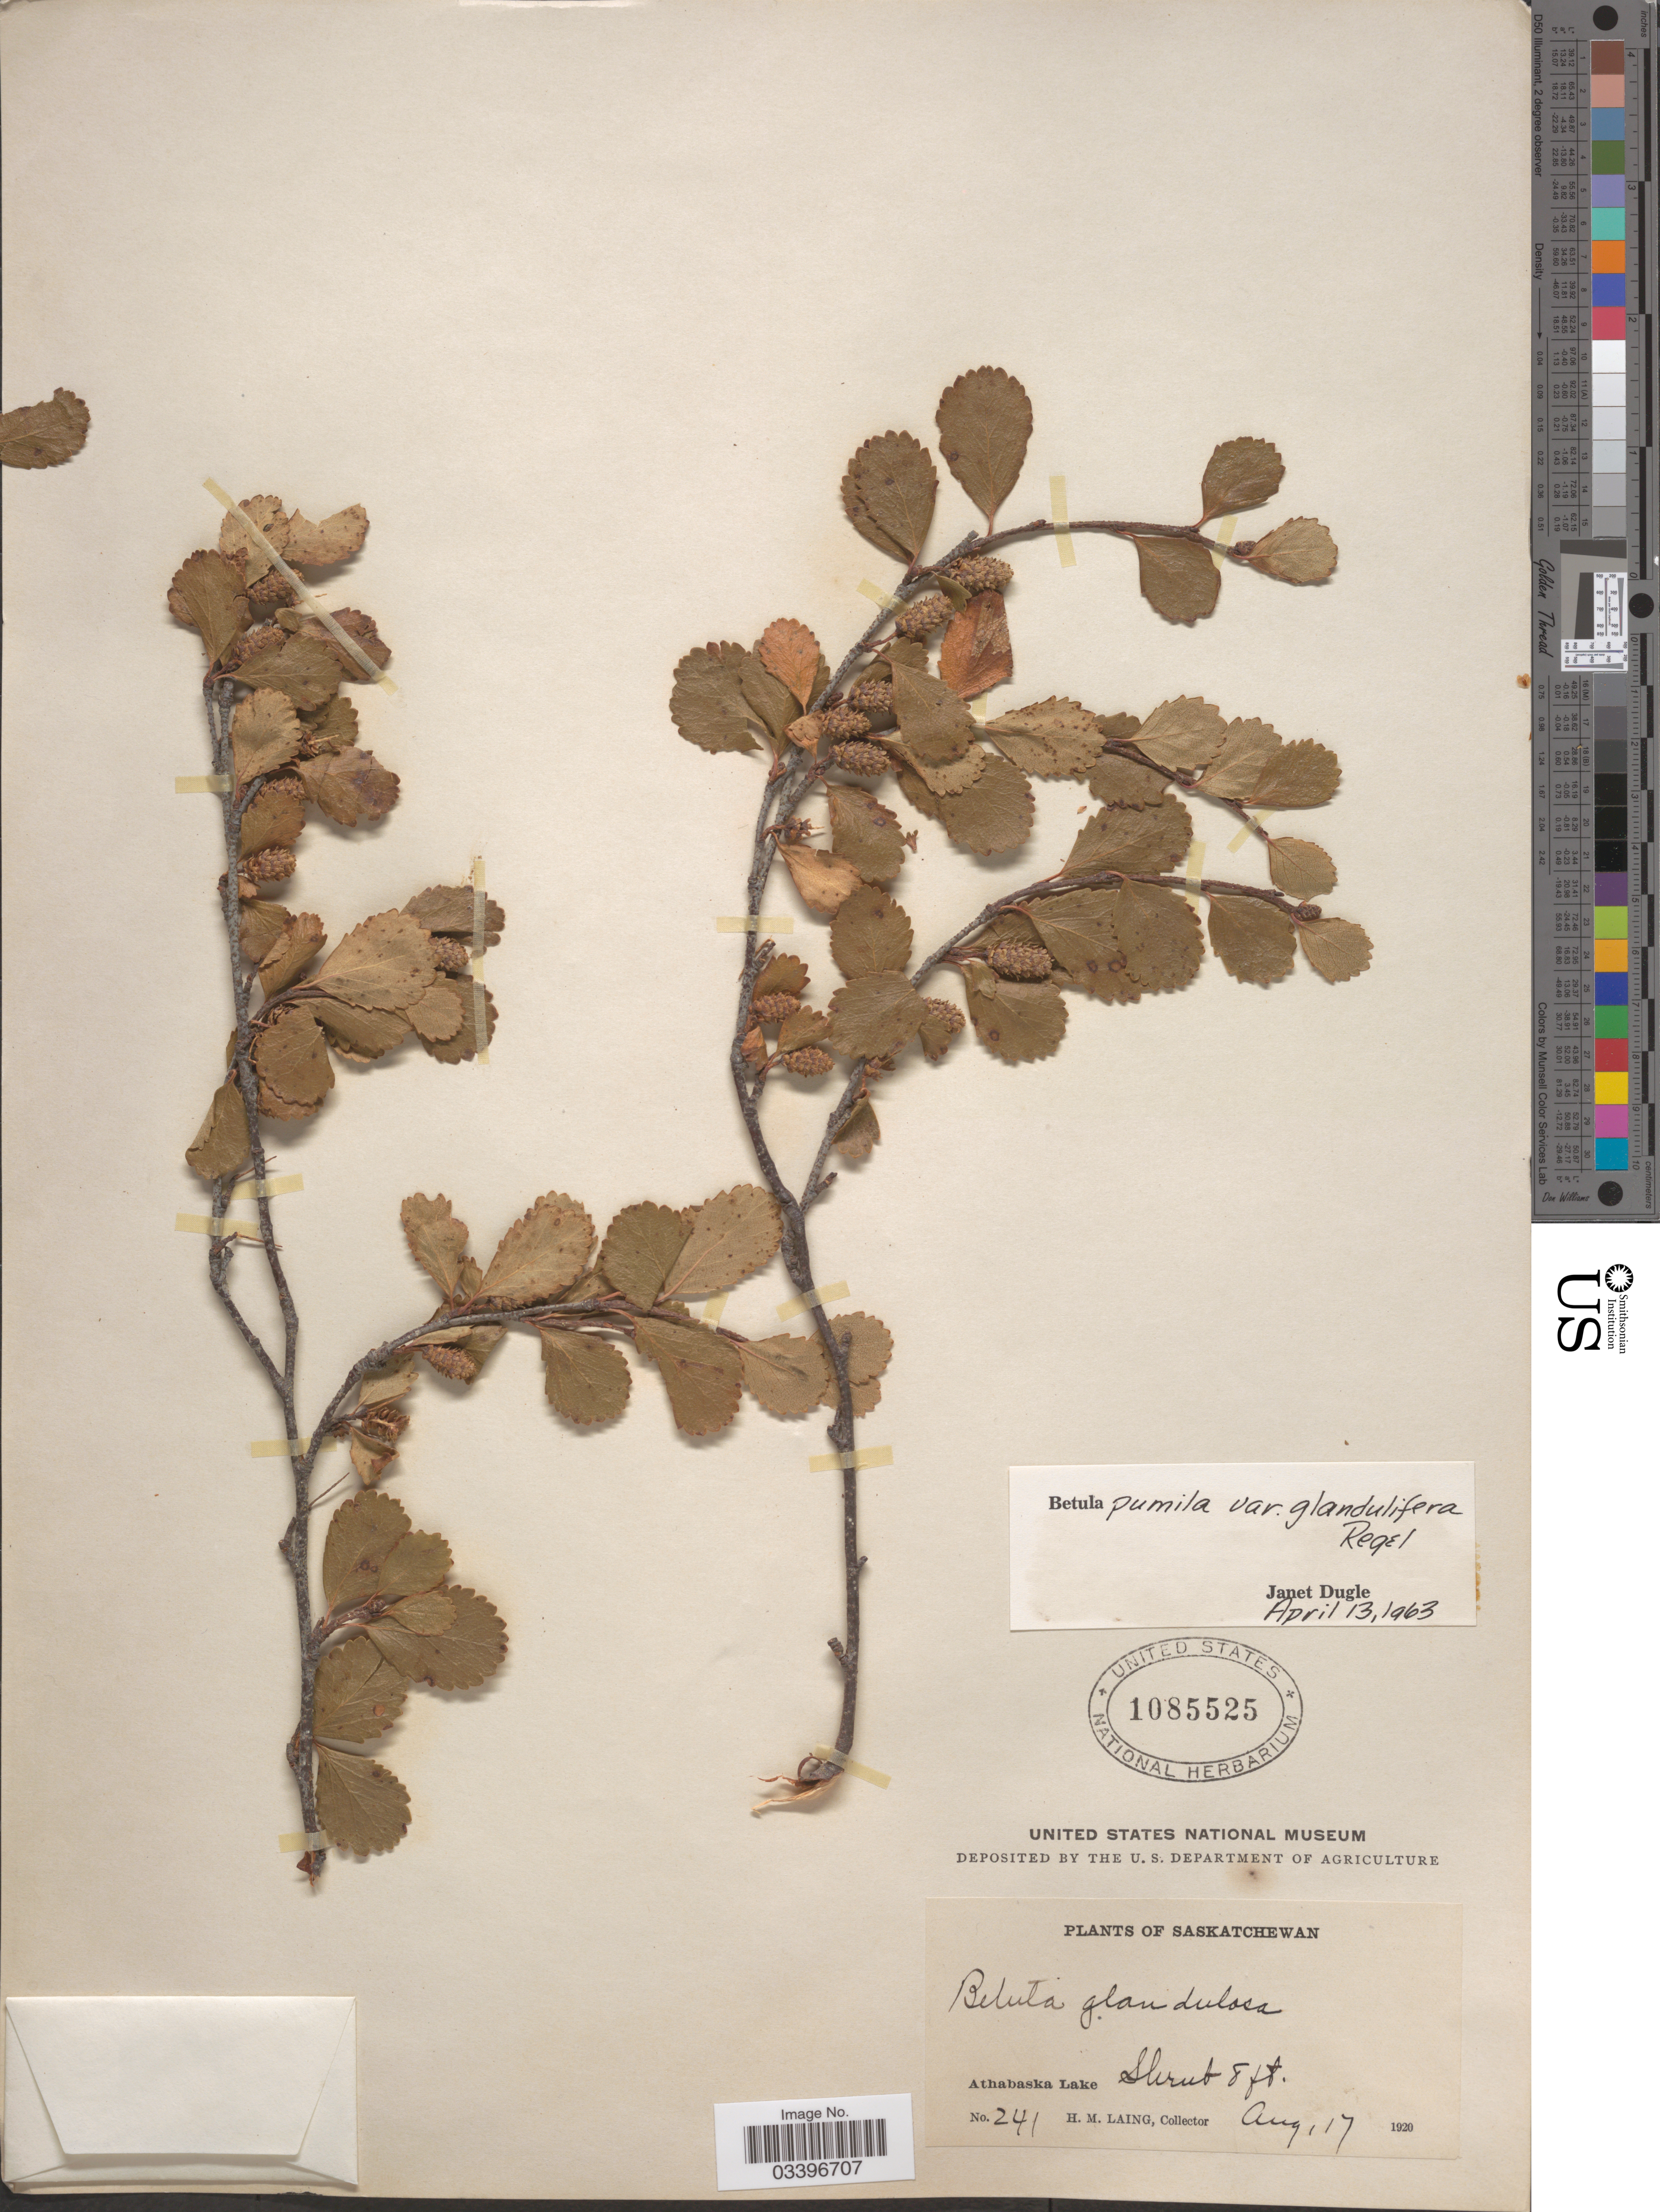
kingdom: Plantae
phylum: Tracheophyta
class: Magnoliopsida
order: Fagales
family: Betulaceae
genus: Betula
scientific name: Betula pumila var. glandulifera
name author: Regel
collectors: H. Laing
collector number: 241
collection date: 1920-08-17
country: Canada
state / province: Saskatchewan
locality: Athabaska Lake.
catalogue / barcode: US 1085525